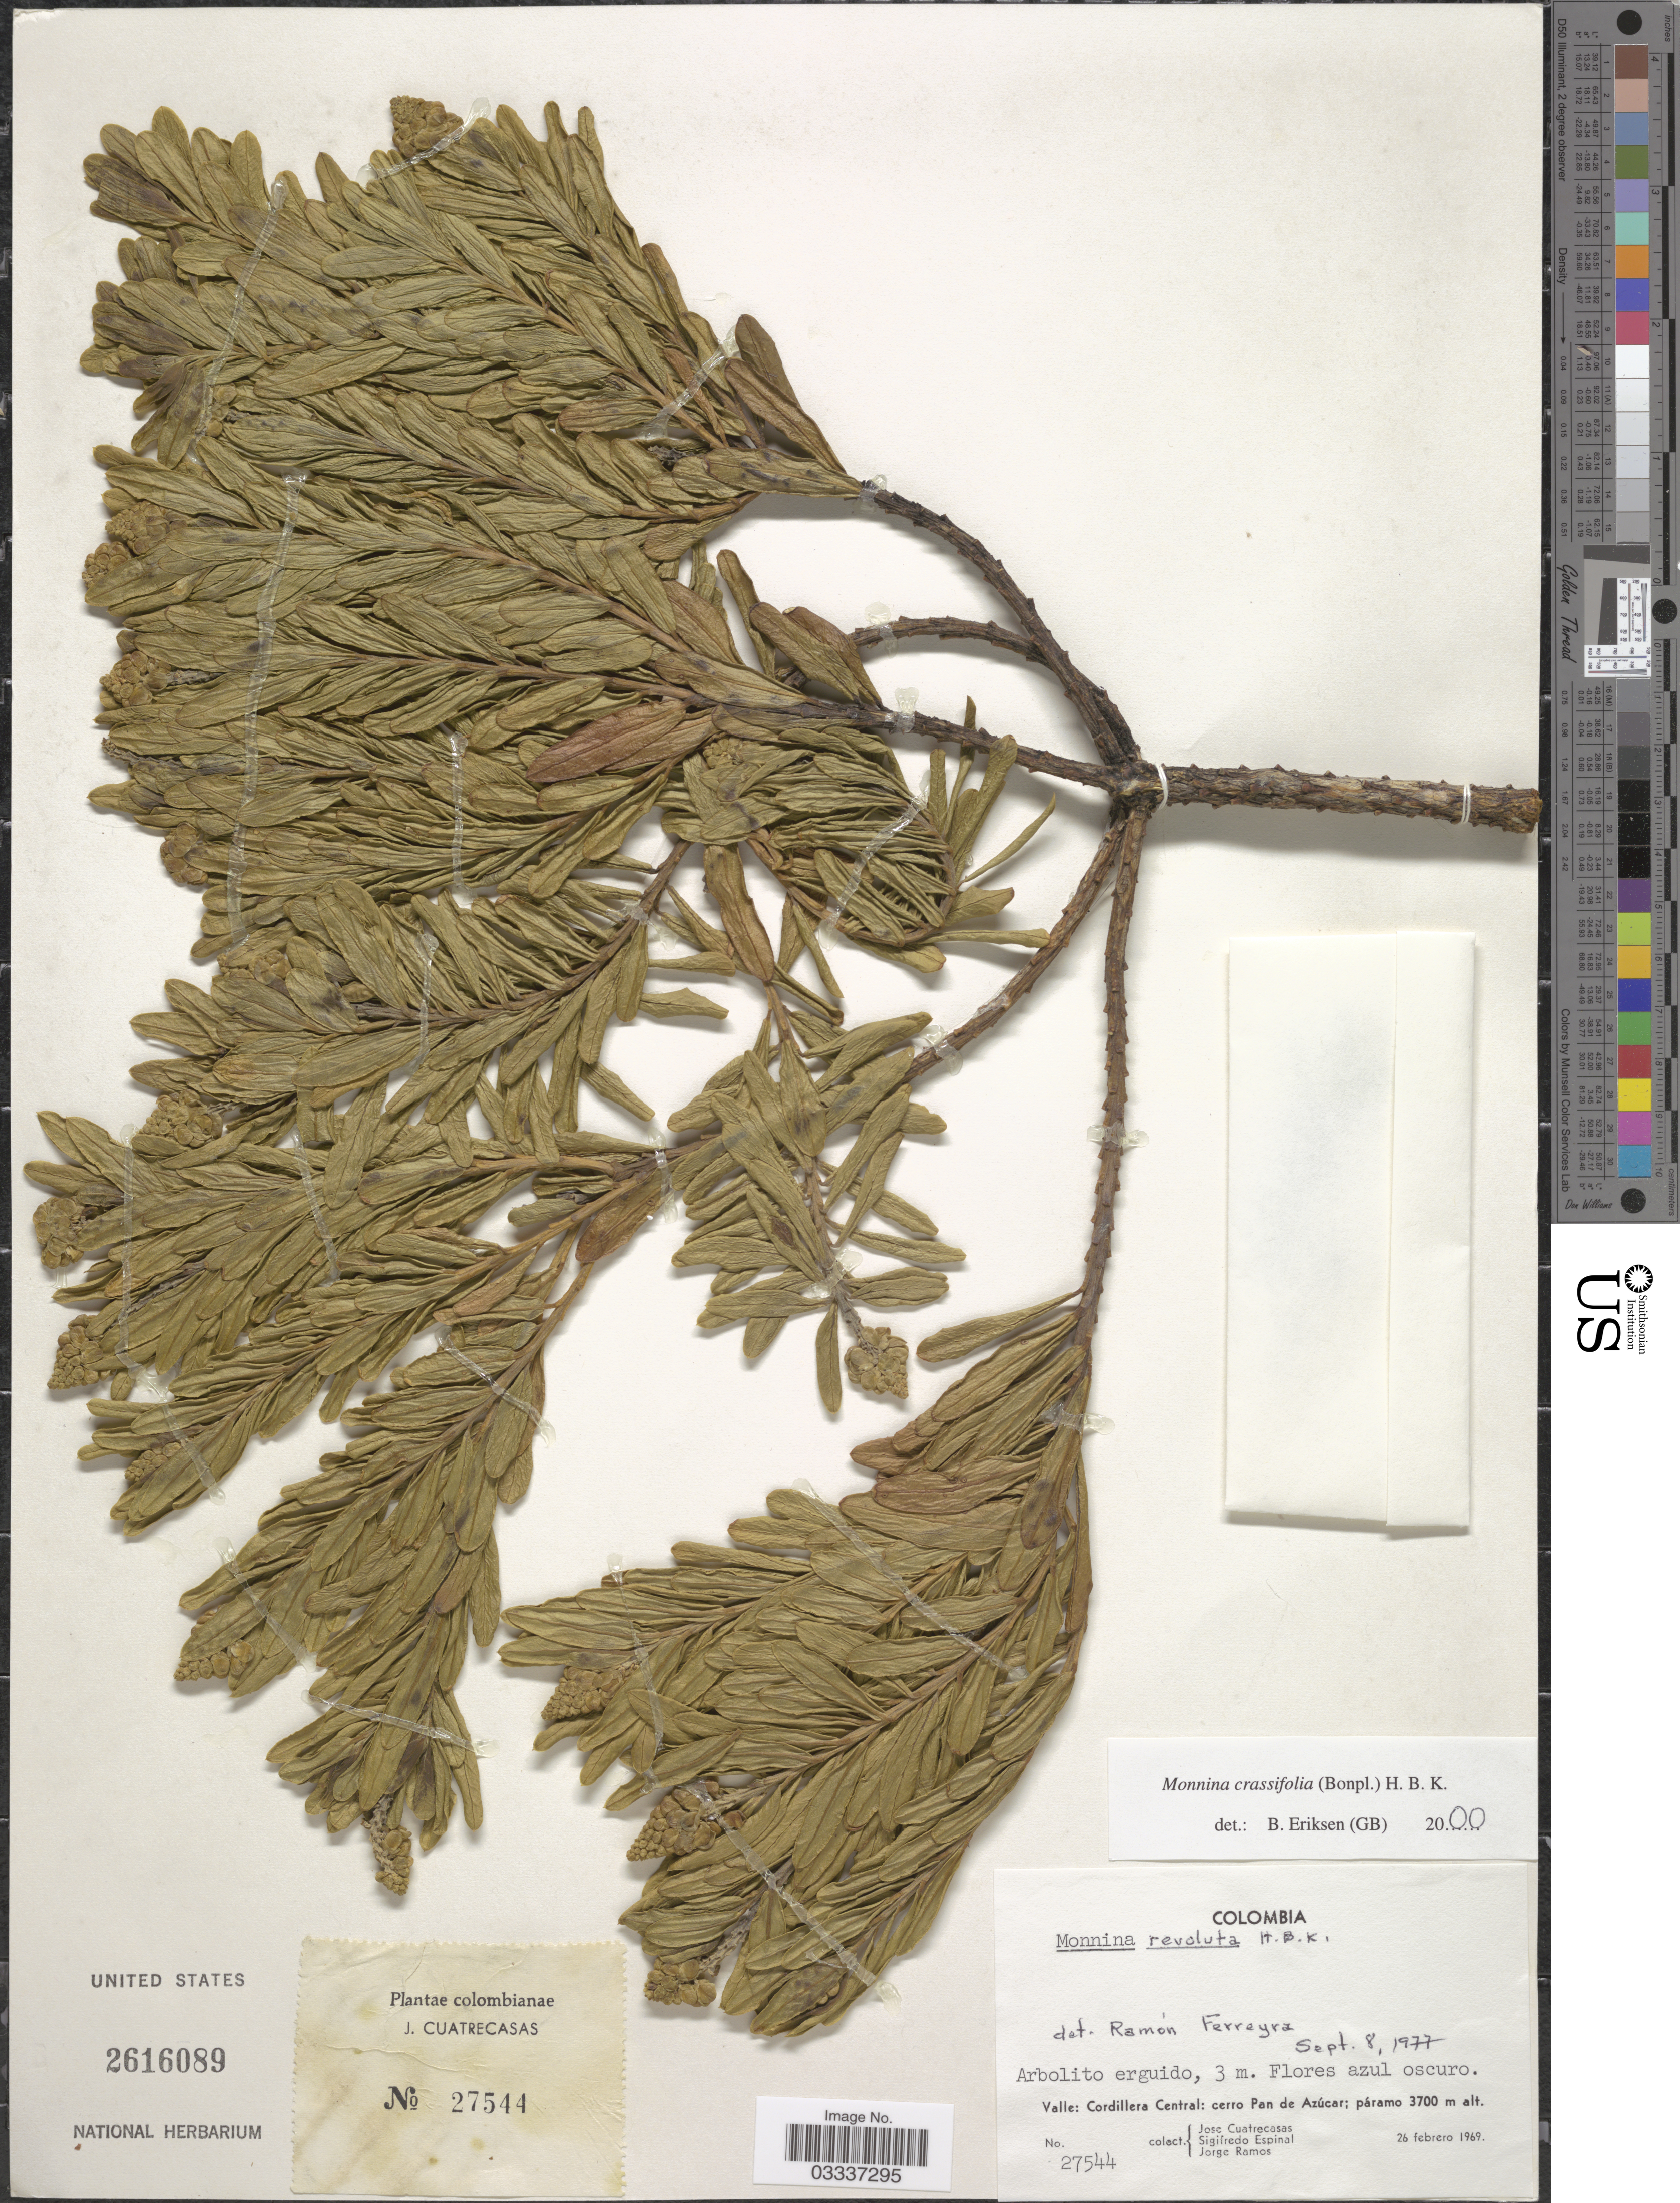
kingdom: Plantae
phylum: Tracheophyta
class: Magnoliopsida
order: Fabales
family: Polygalaceae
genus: Monnina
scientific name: Monnina crassifolia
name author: (Bonpl.) Kunth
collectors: J. Cuatrecasas, S. Espinal & J. Ramos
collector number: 27544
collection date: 1969-02-26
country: Colombia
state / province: Valle del Cauca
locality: Valle: Cordillera Central: cerro Pan de Azúcar.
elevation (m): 3700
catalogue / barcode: US 2616089